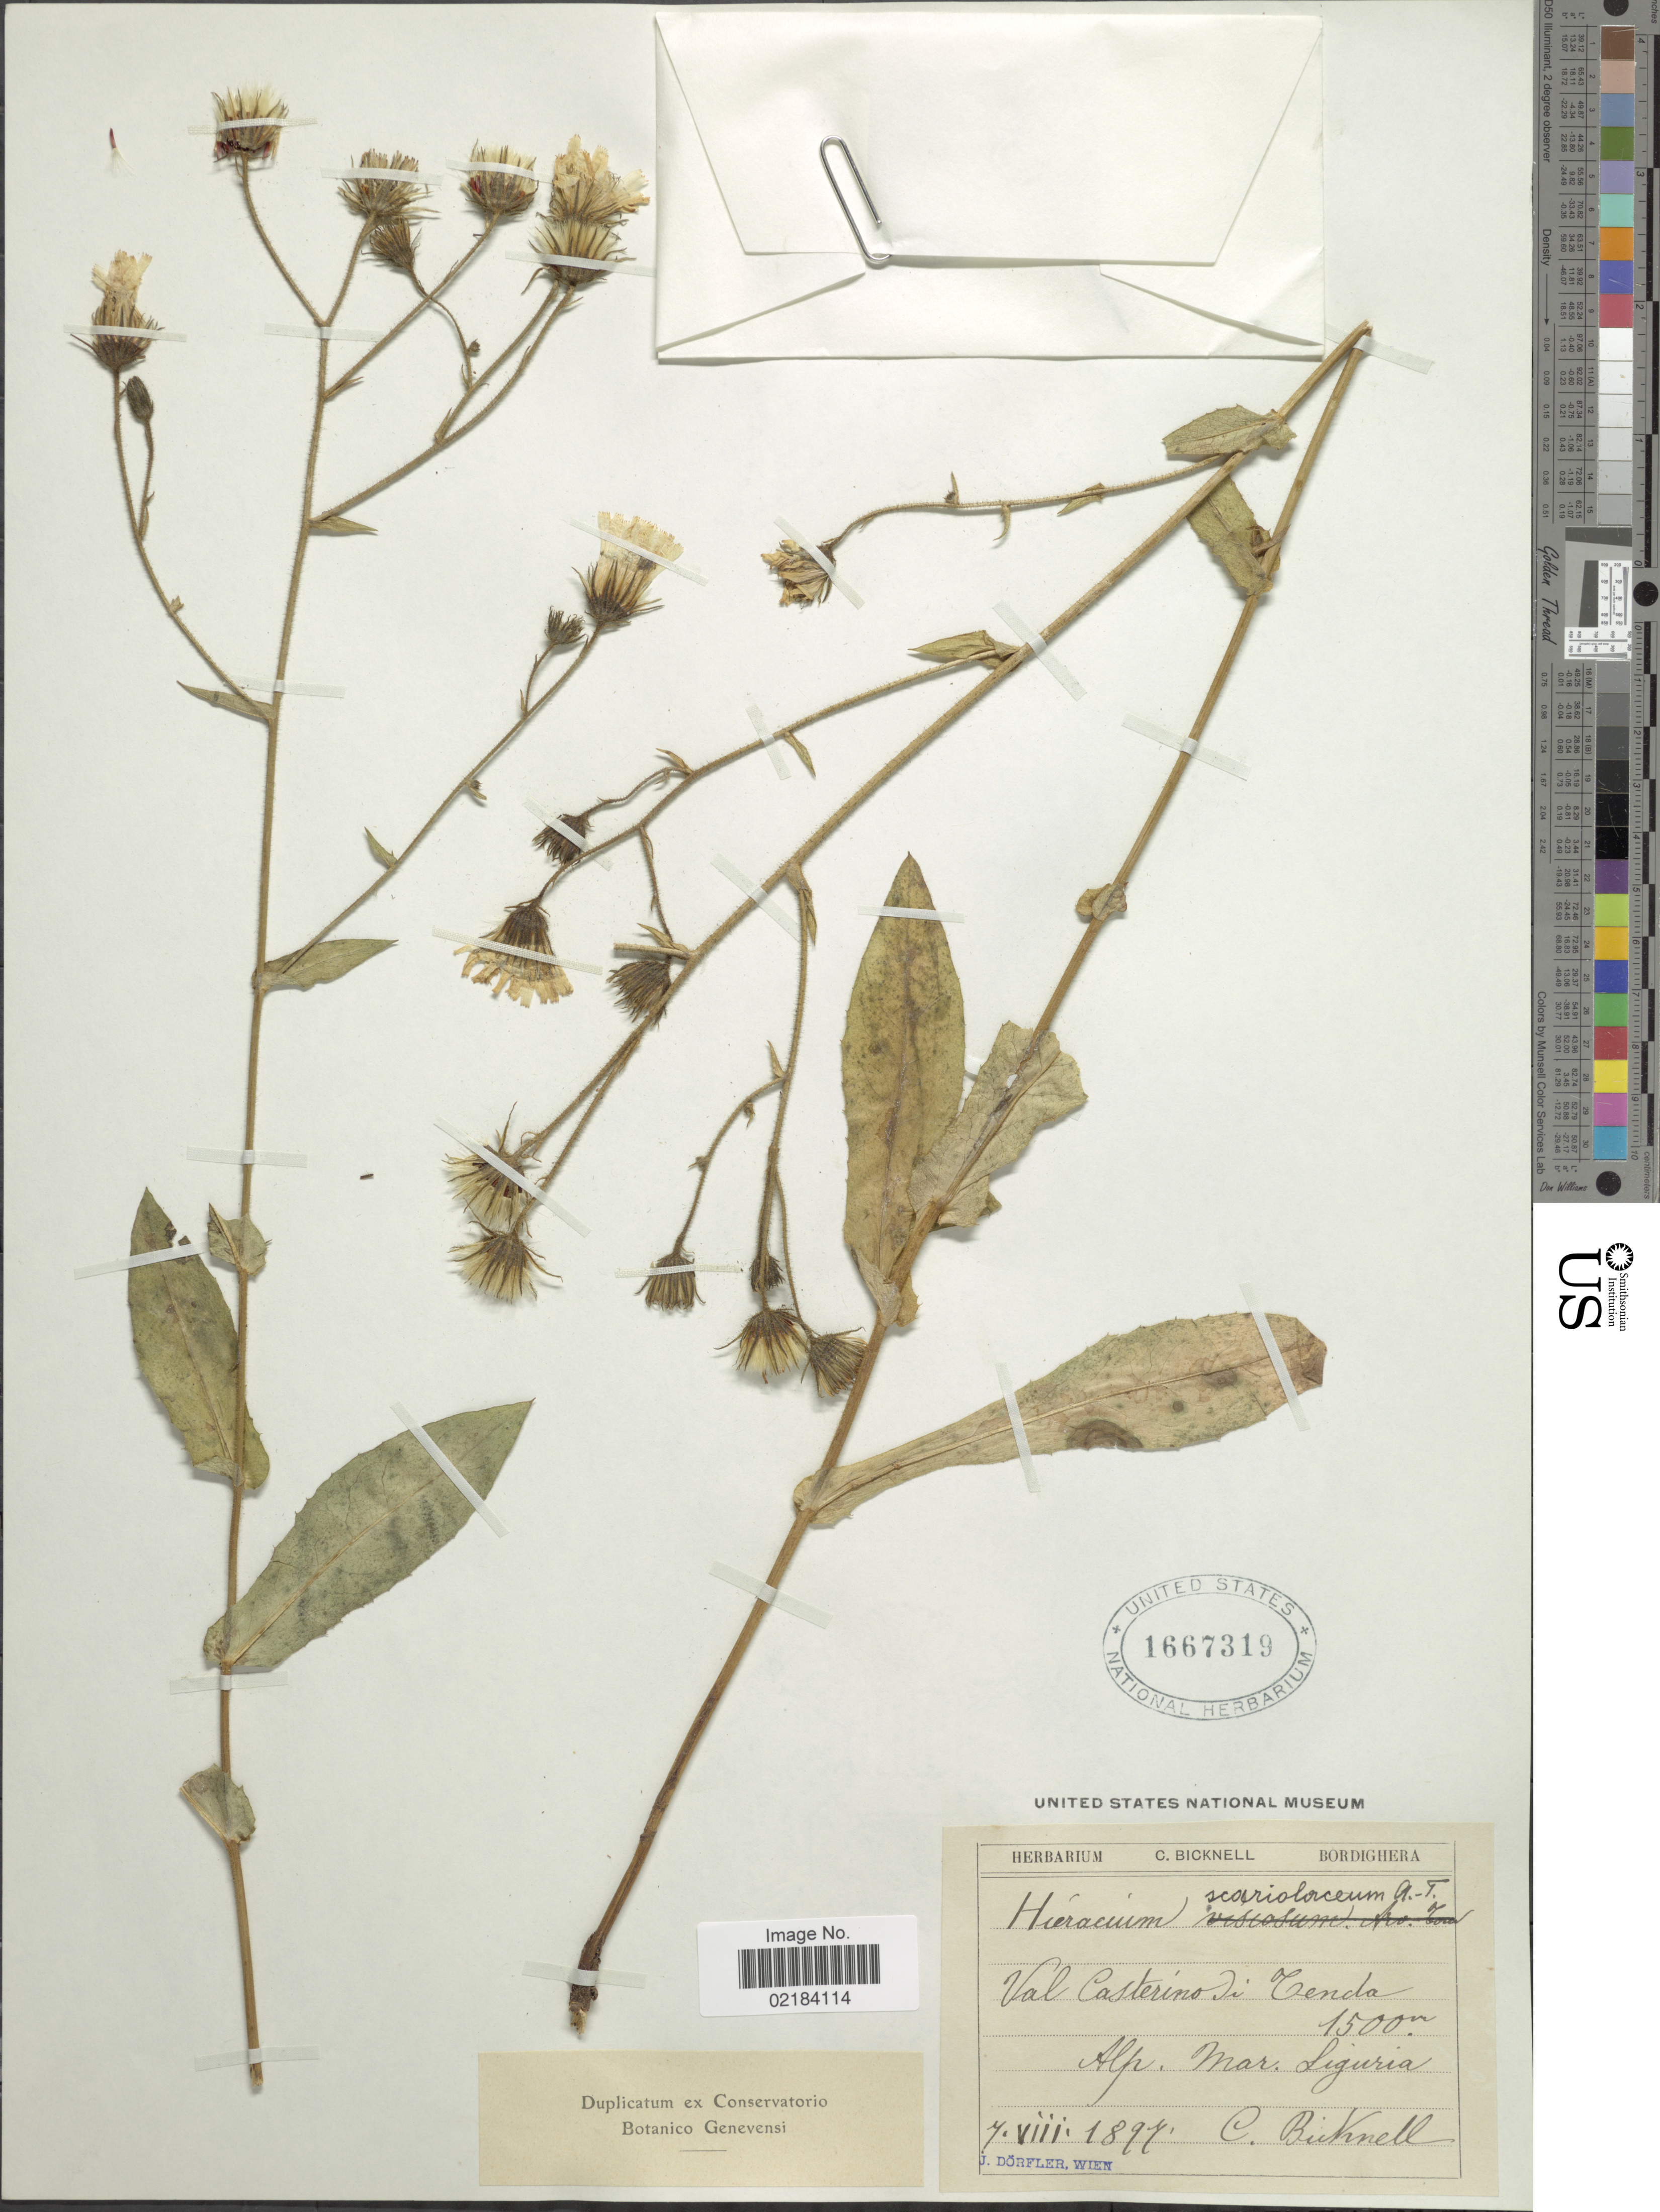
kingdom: Plantae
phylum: Tracheophyta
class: Magnoliopsida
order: Asterales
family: Asteraceae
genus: Hieracium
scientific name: Hieracium ramosissimum subsp. scariolaceum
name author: (Arvet-Touvet) Zahn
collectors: C. Bicknell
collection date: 1897-08-07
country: Italy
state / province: Liguria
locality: Alp Mar. Liguria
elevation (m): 1500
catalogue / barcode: US 1667319